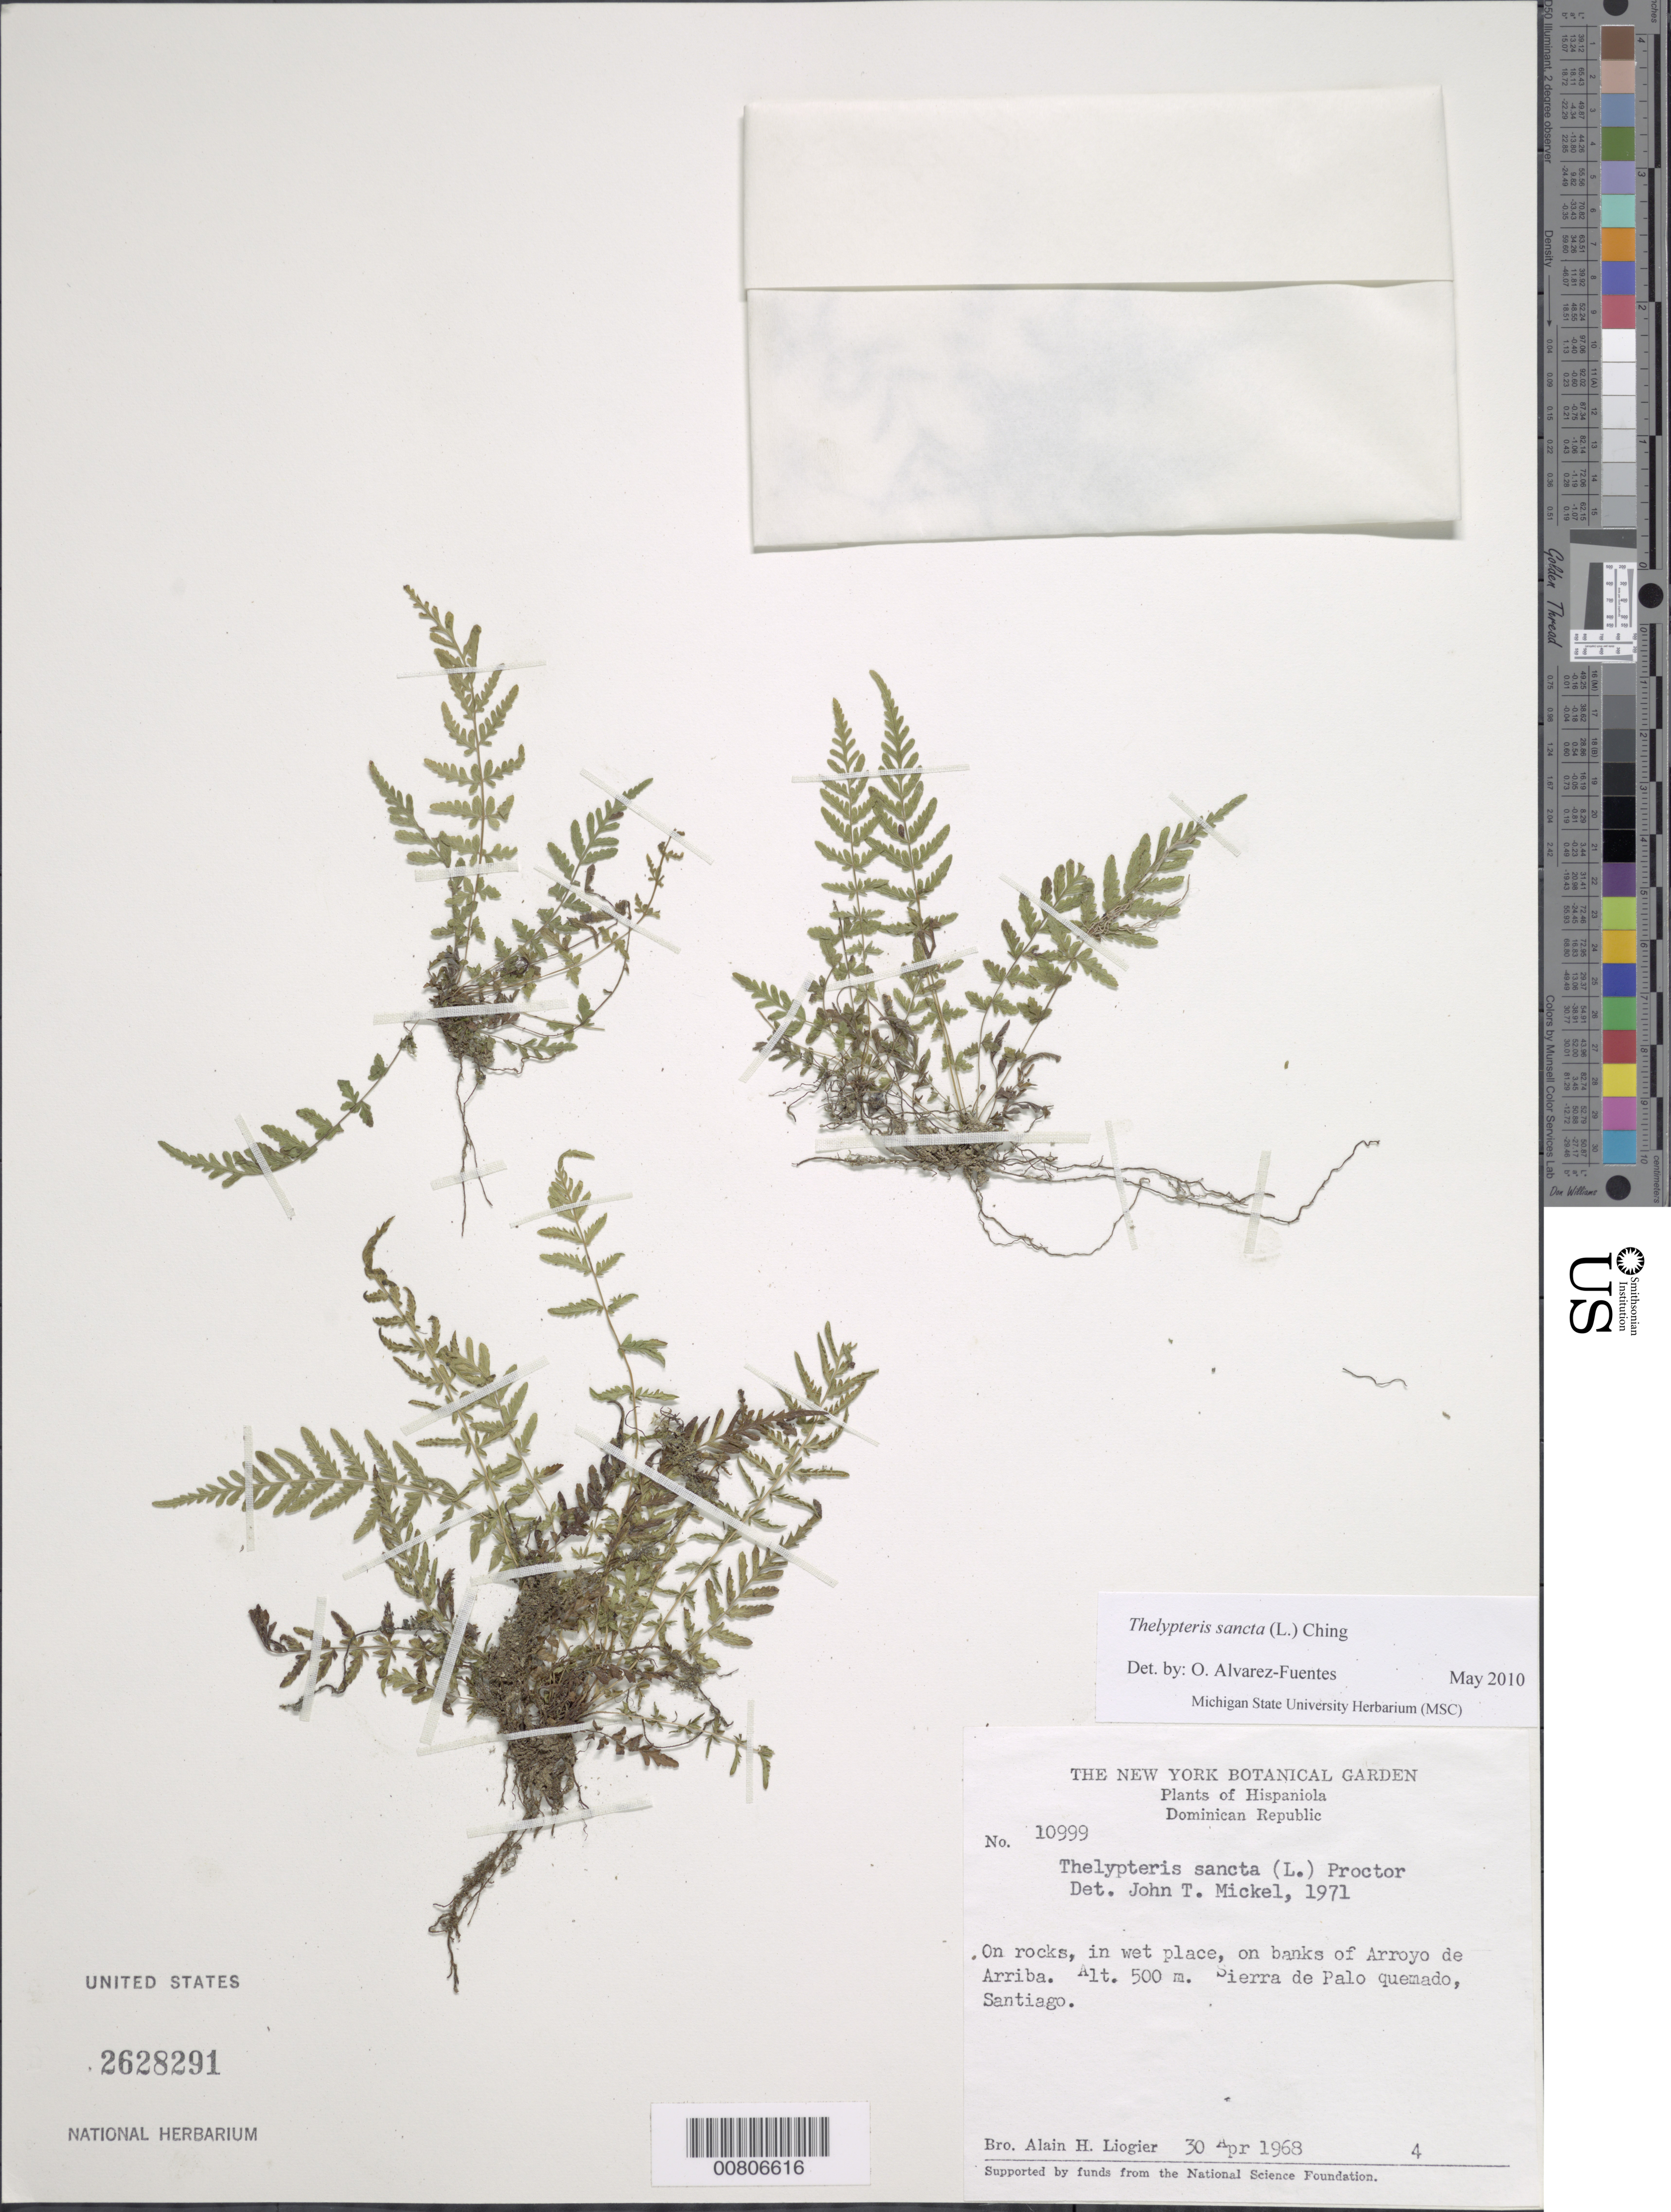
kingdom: Plantae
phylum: Tracheophyta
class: Polypodiopsida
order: Polypodiales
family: Thelypteridaceae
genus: Amauropelta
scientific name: Amauropelta sancta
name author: (L.) Pic. Serm.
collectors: A. H. Liogier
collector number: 10999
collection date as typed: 30 Apr 1968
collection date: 1968-04-30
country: Dominican Republic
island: Hispaniola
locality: Arroyo de Arriba, Sierra de Palo Quemado, Santiago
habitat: On rocks, wet place on banks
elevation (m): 500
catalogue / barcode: US 2628291